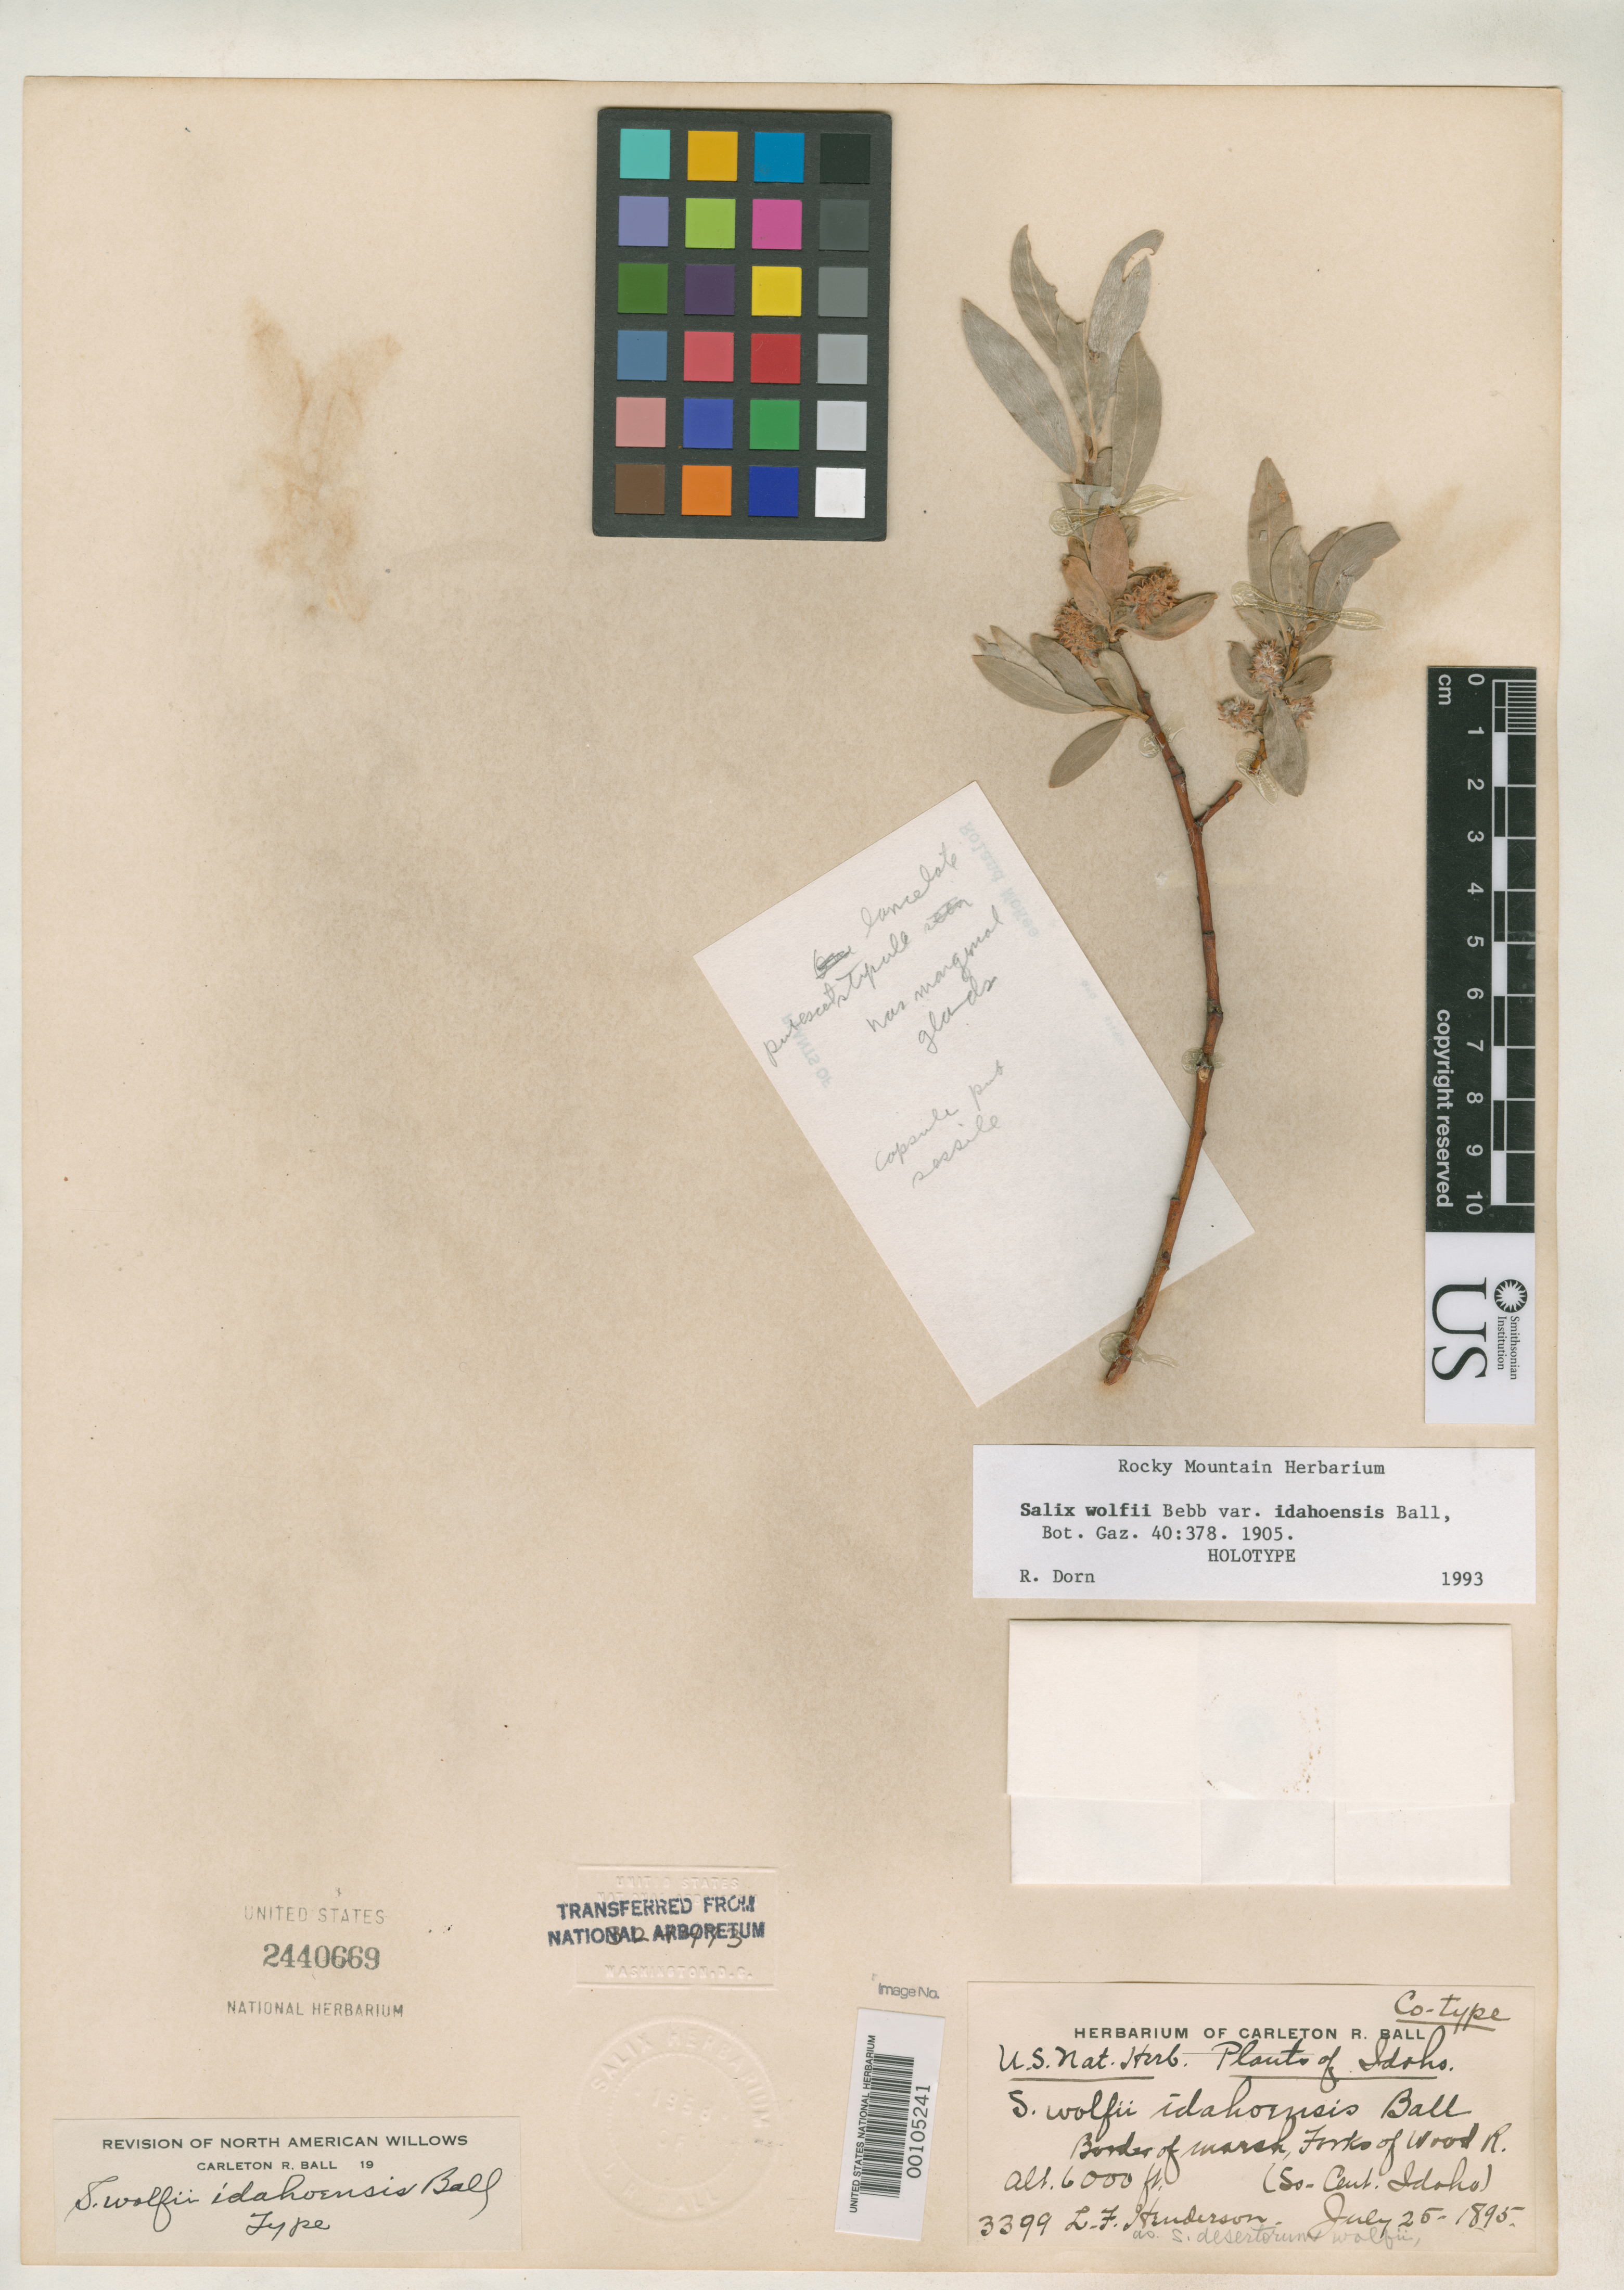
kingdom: Plantae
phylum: Tracheophyta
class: Magnoliopsida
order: Malpighiales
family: Salicaceae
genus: Salix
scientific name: Salix wolfii var. idahoensis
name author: C.R. Ball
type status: Holotype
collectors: L. F. Henderson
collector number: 3399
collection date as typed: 25 Jul 1895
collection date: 1895-07-25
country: United States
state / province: Idaho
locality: Border of marsh (?), forks of Wood River.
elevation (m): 1829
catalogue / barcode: US 2440669